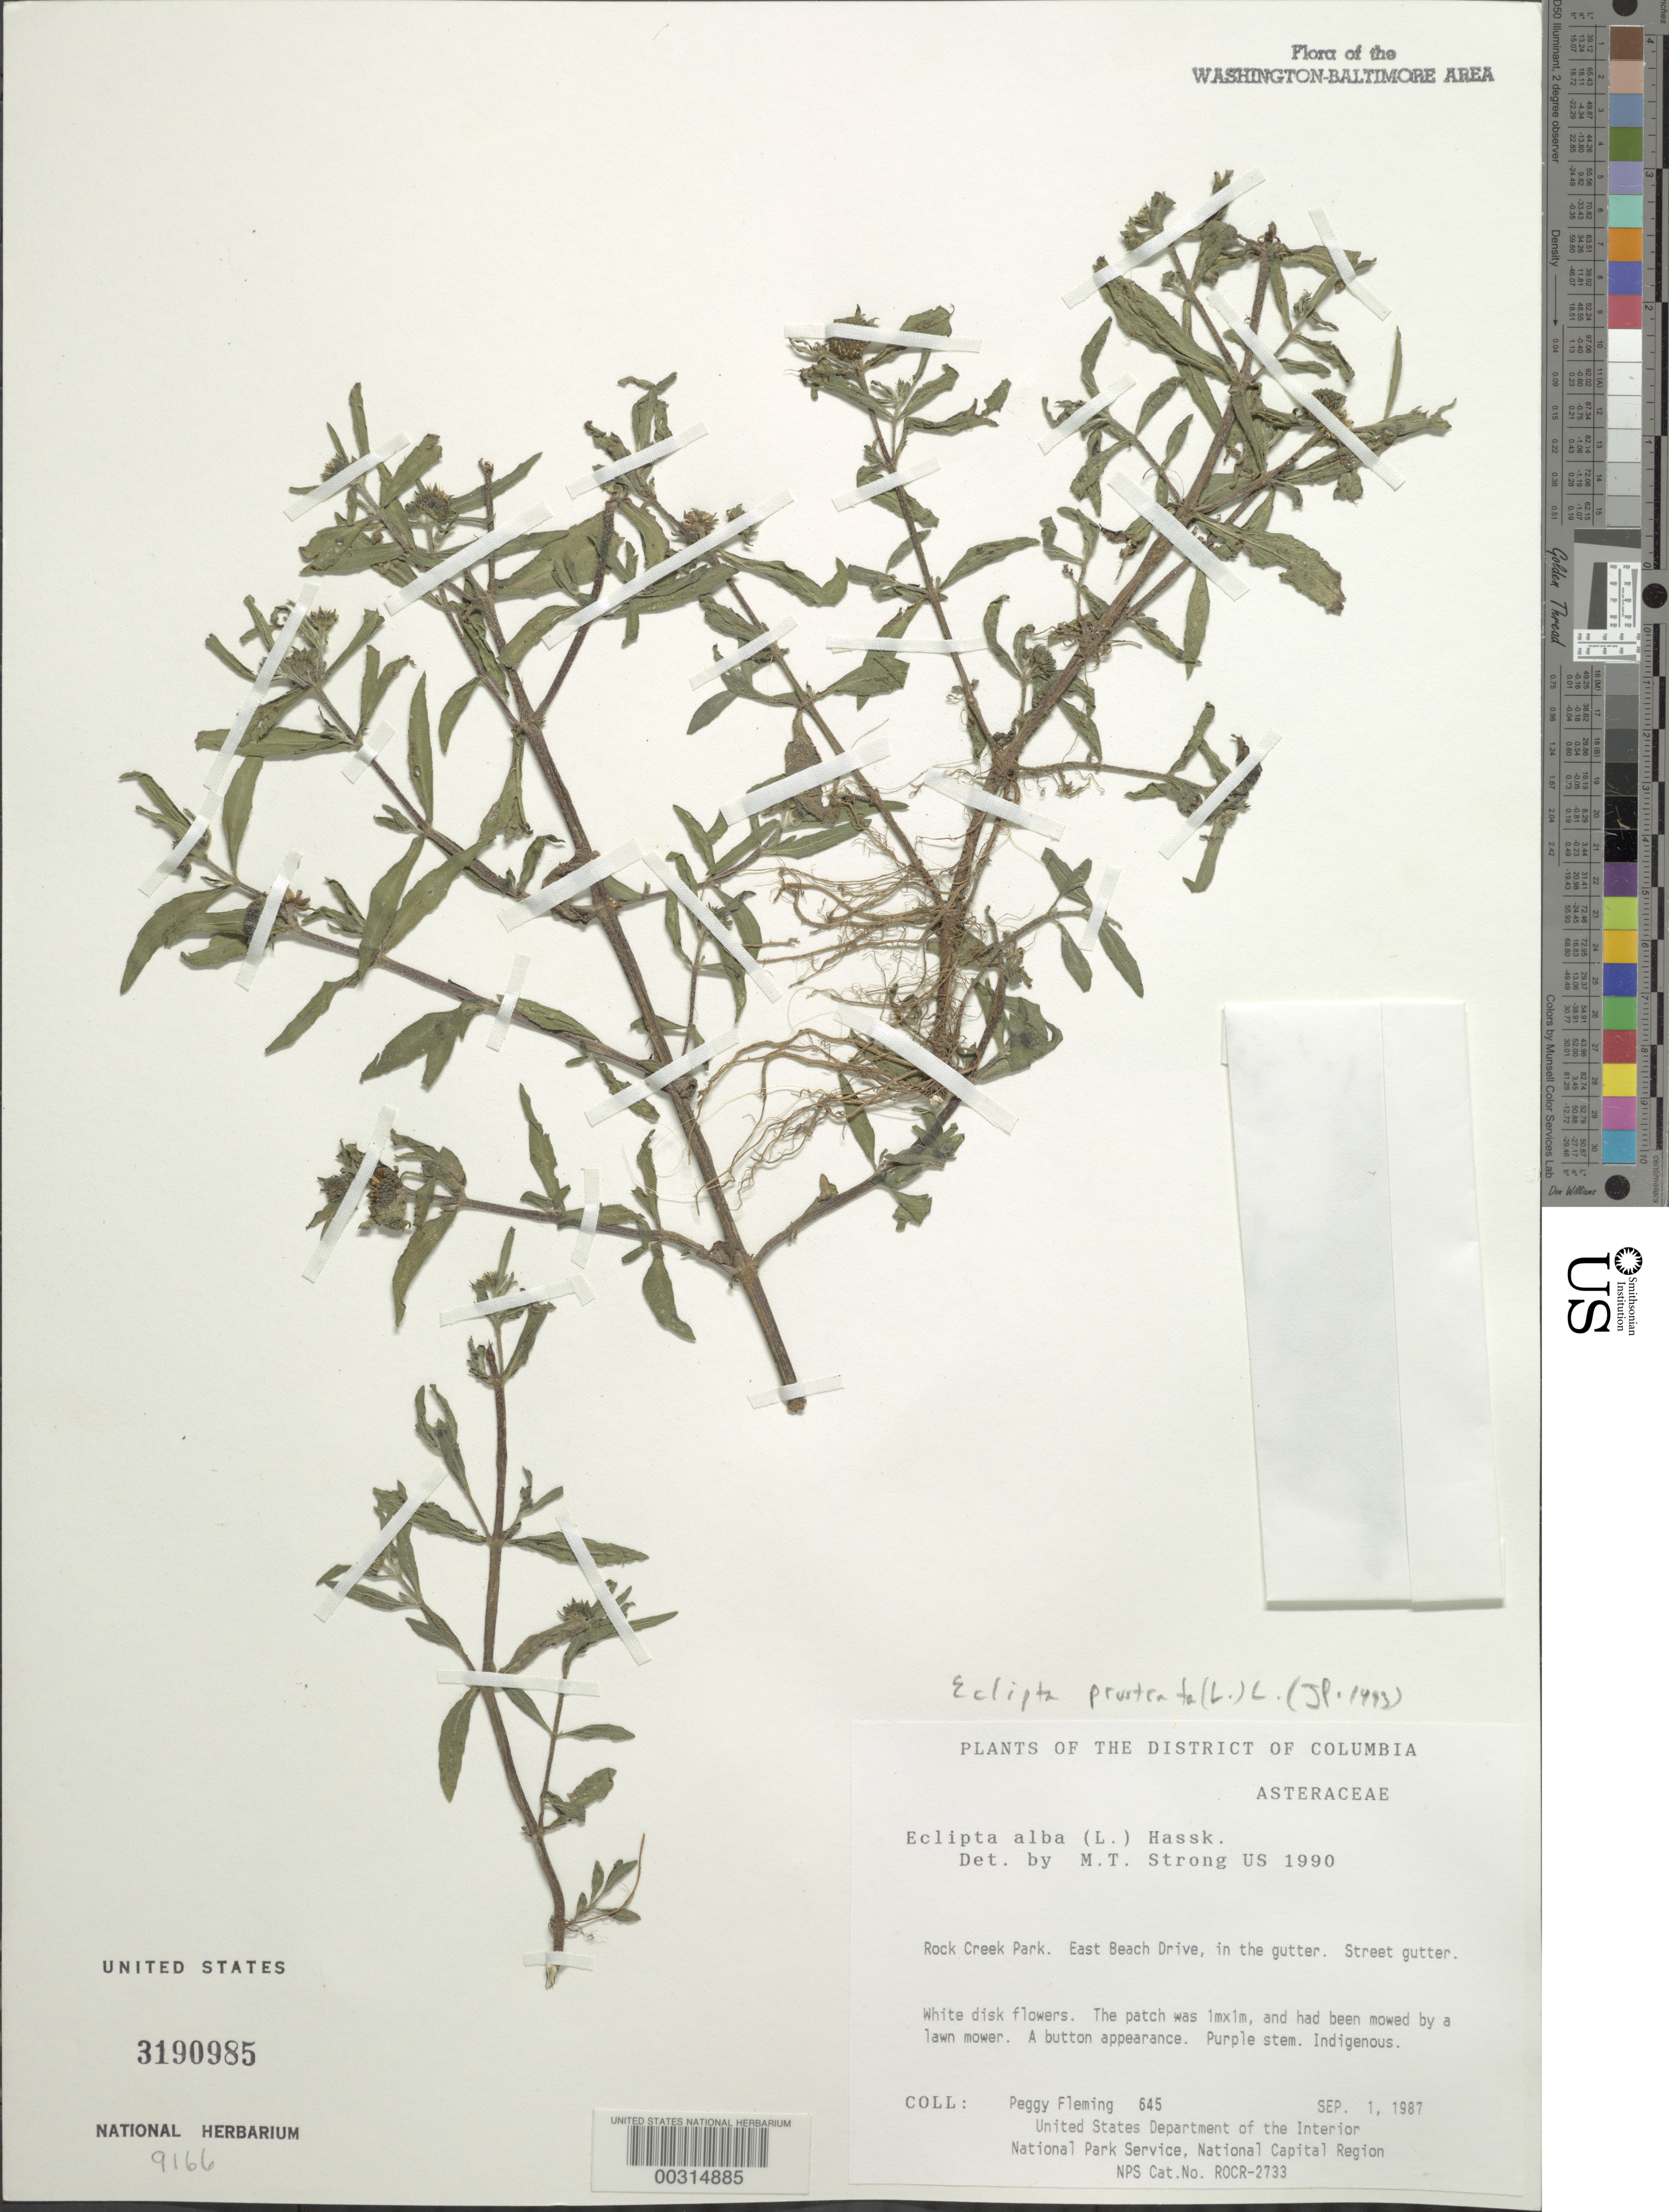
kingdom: Plantae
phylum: Tracheophyta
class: Magnoliopsida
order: Asterales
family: Asteraceae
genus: Eclipta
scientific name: Eclipta prostrata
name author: (L.) L.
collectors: P. Fleming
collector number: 645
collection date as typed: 01 Sep 1987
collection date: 1987-09-01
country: United States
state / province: District of Columbia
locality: Rock Creek Park, E Beach Drive, in the Gutter Rock Creek Park & vicinity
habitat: Street gutter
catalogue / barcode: US 3190985